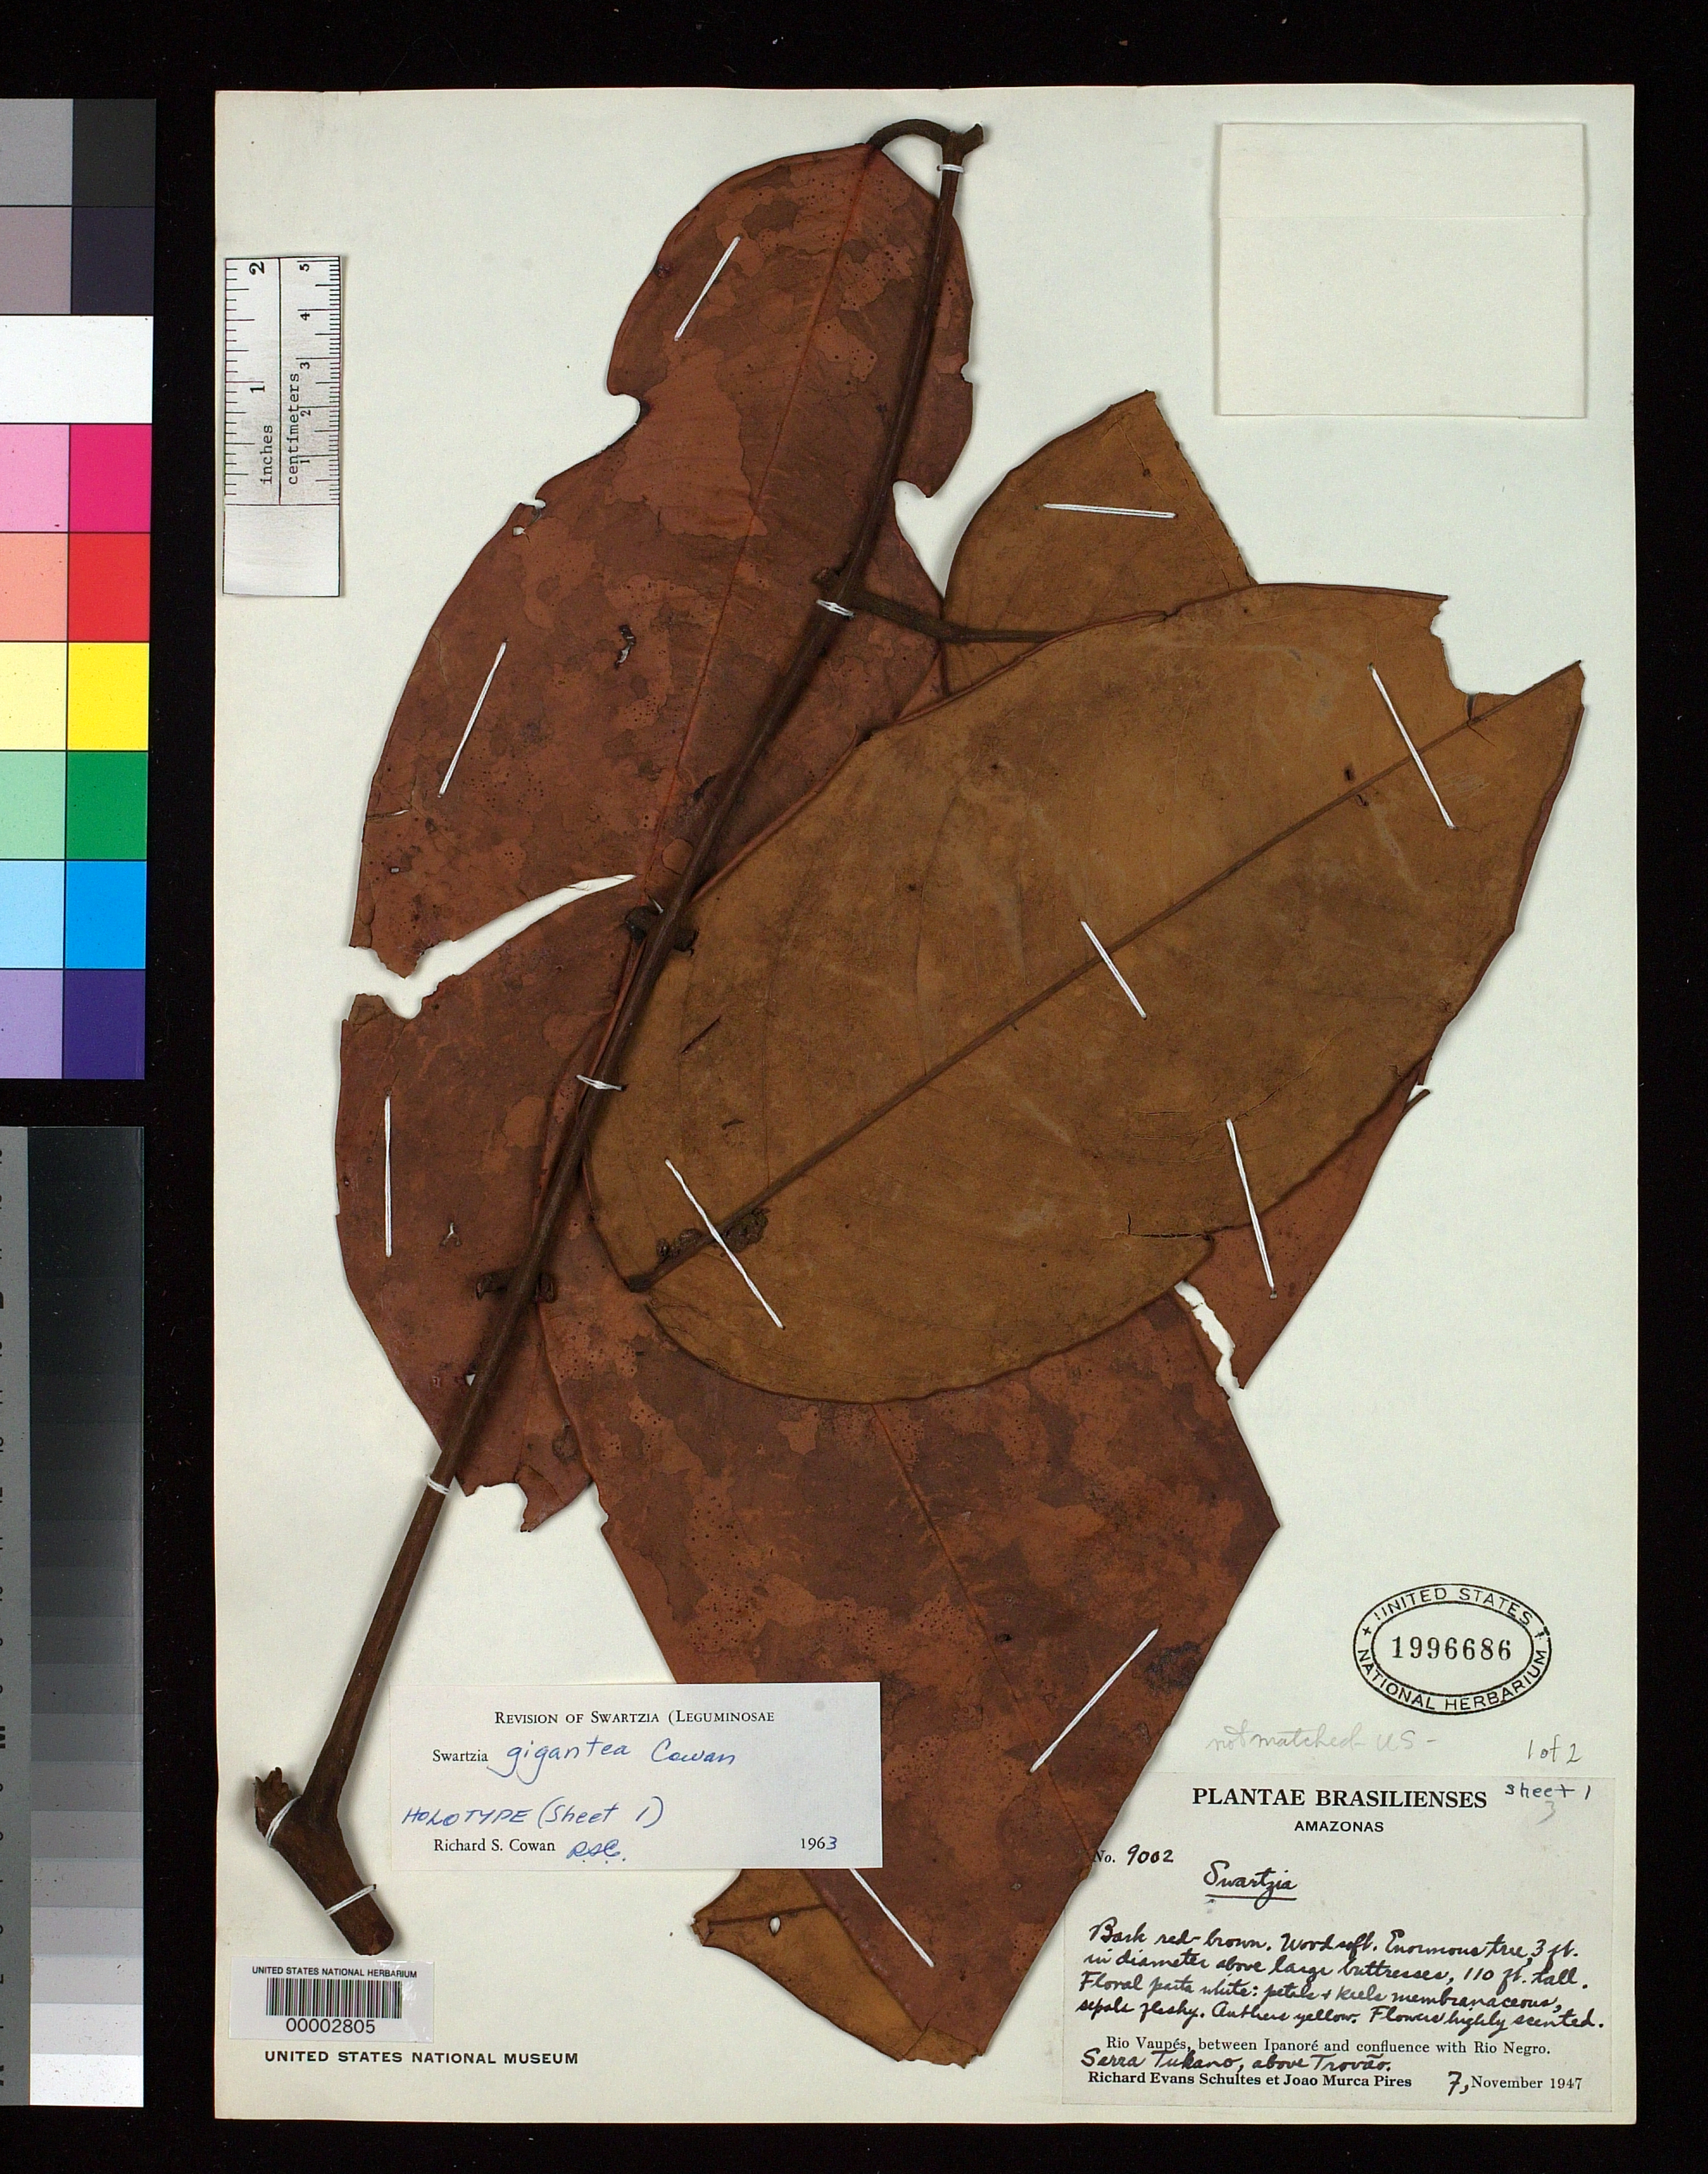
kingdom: Plantae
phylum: Tracheophyta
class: Magnoliopsida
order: Fabales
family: Fabaceae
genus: Swartzia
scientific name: Swartzia gigantea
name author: R.S. Cowan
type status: Holotype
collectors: R. E. Schultes & J. M. Pires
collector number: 9002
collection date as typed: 07 Nov 1947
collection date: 1947-11-07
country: Brazil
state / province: Amazonas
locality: Rio Vaupes between Ipanore and Rio Negro.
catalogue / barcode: US 1996686